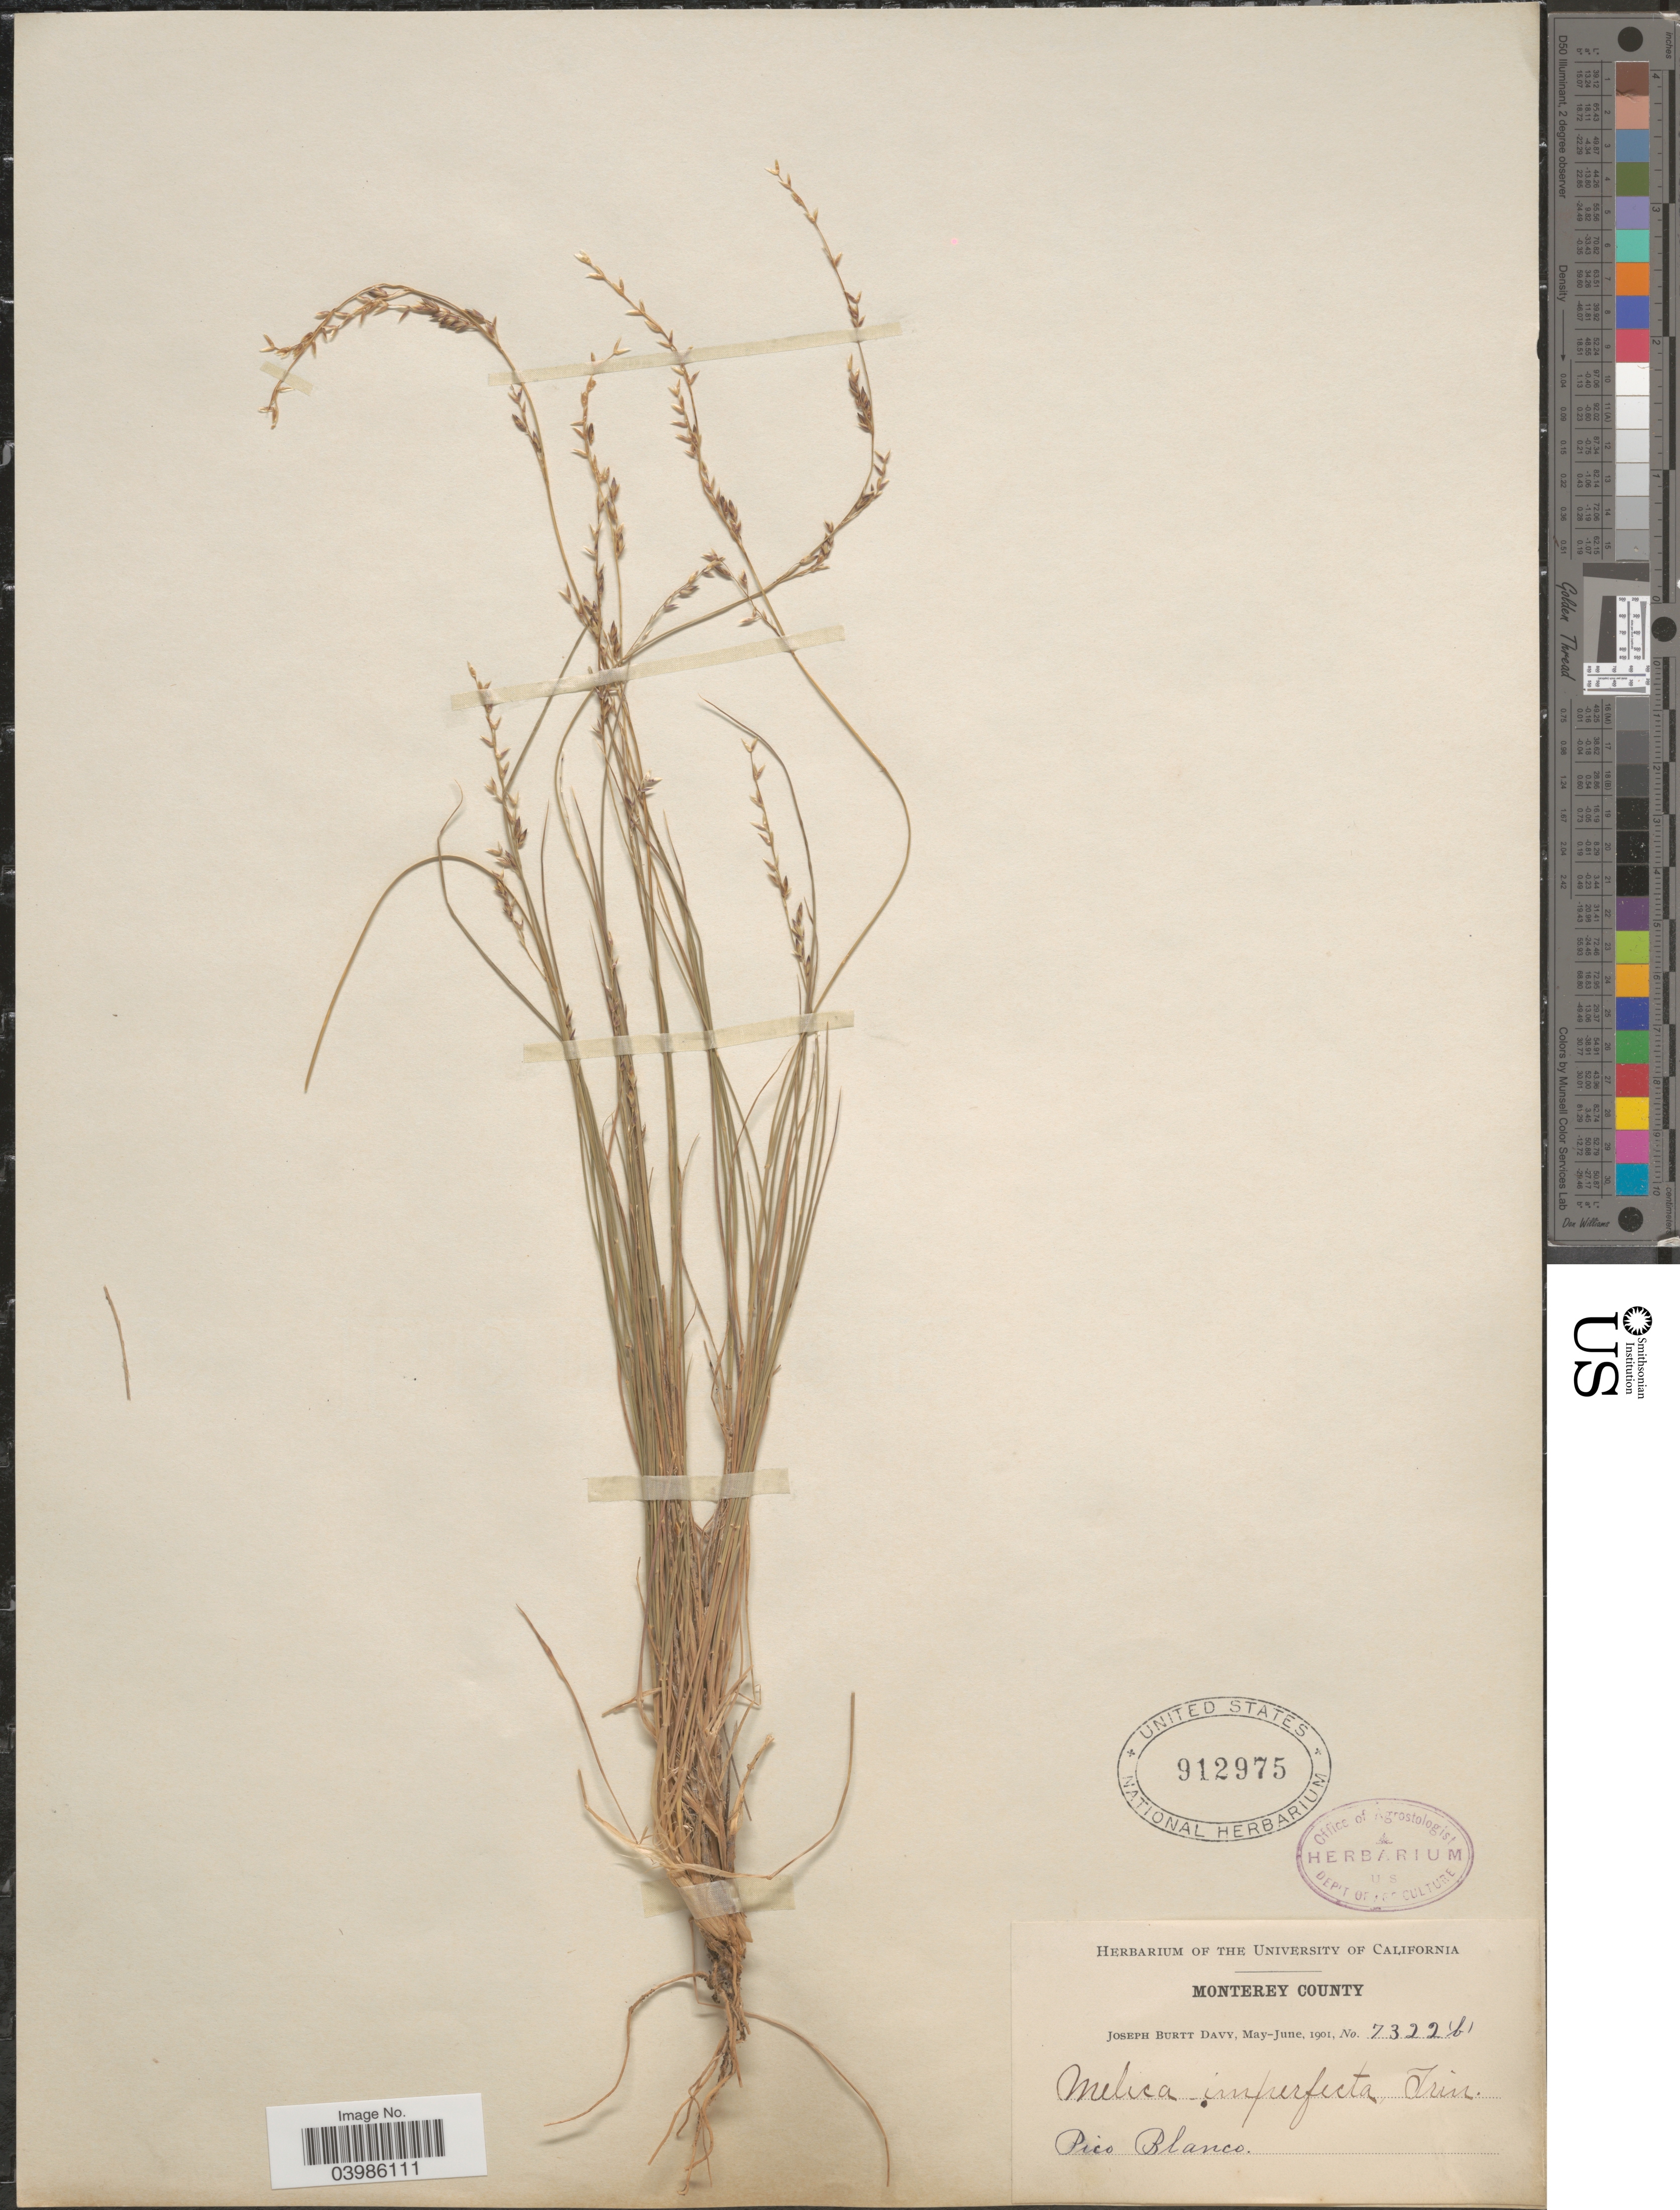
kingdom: Plantae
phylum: Tracheophyta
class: Liliopsida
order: Poales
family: Poaceae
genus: Melica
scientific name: Melica imperfecta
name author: Trin.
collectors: J. Burtt Davy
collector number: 7322(b)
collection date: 1901-05/1901-06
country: United States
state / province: California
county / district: Monterey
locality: Monterey County. Pico Blanco.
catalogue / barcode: US 912975